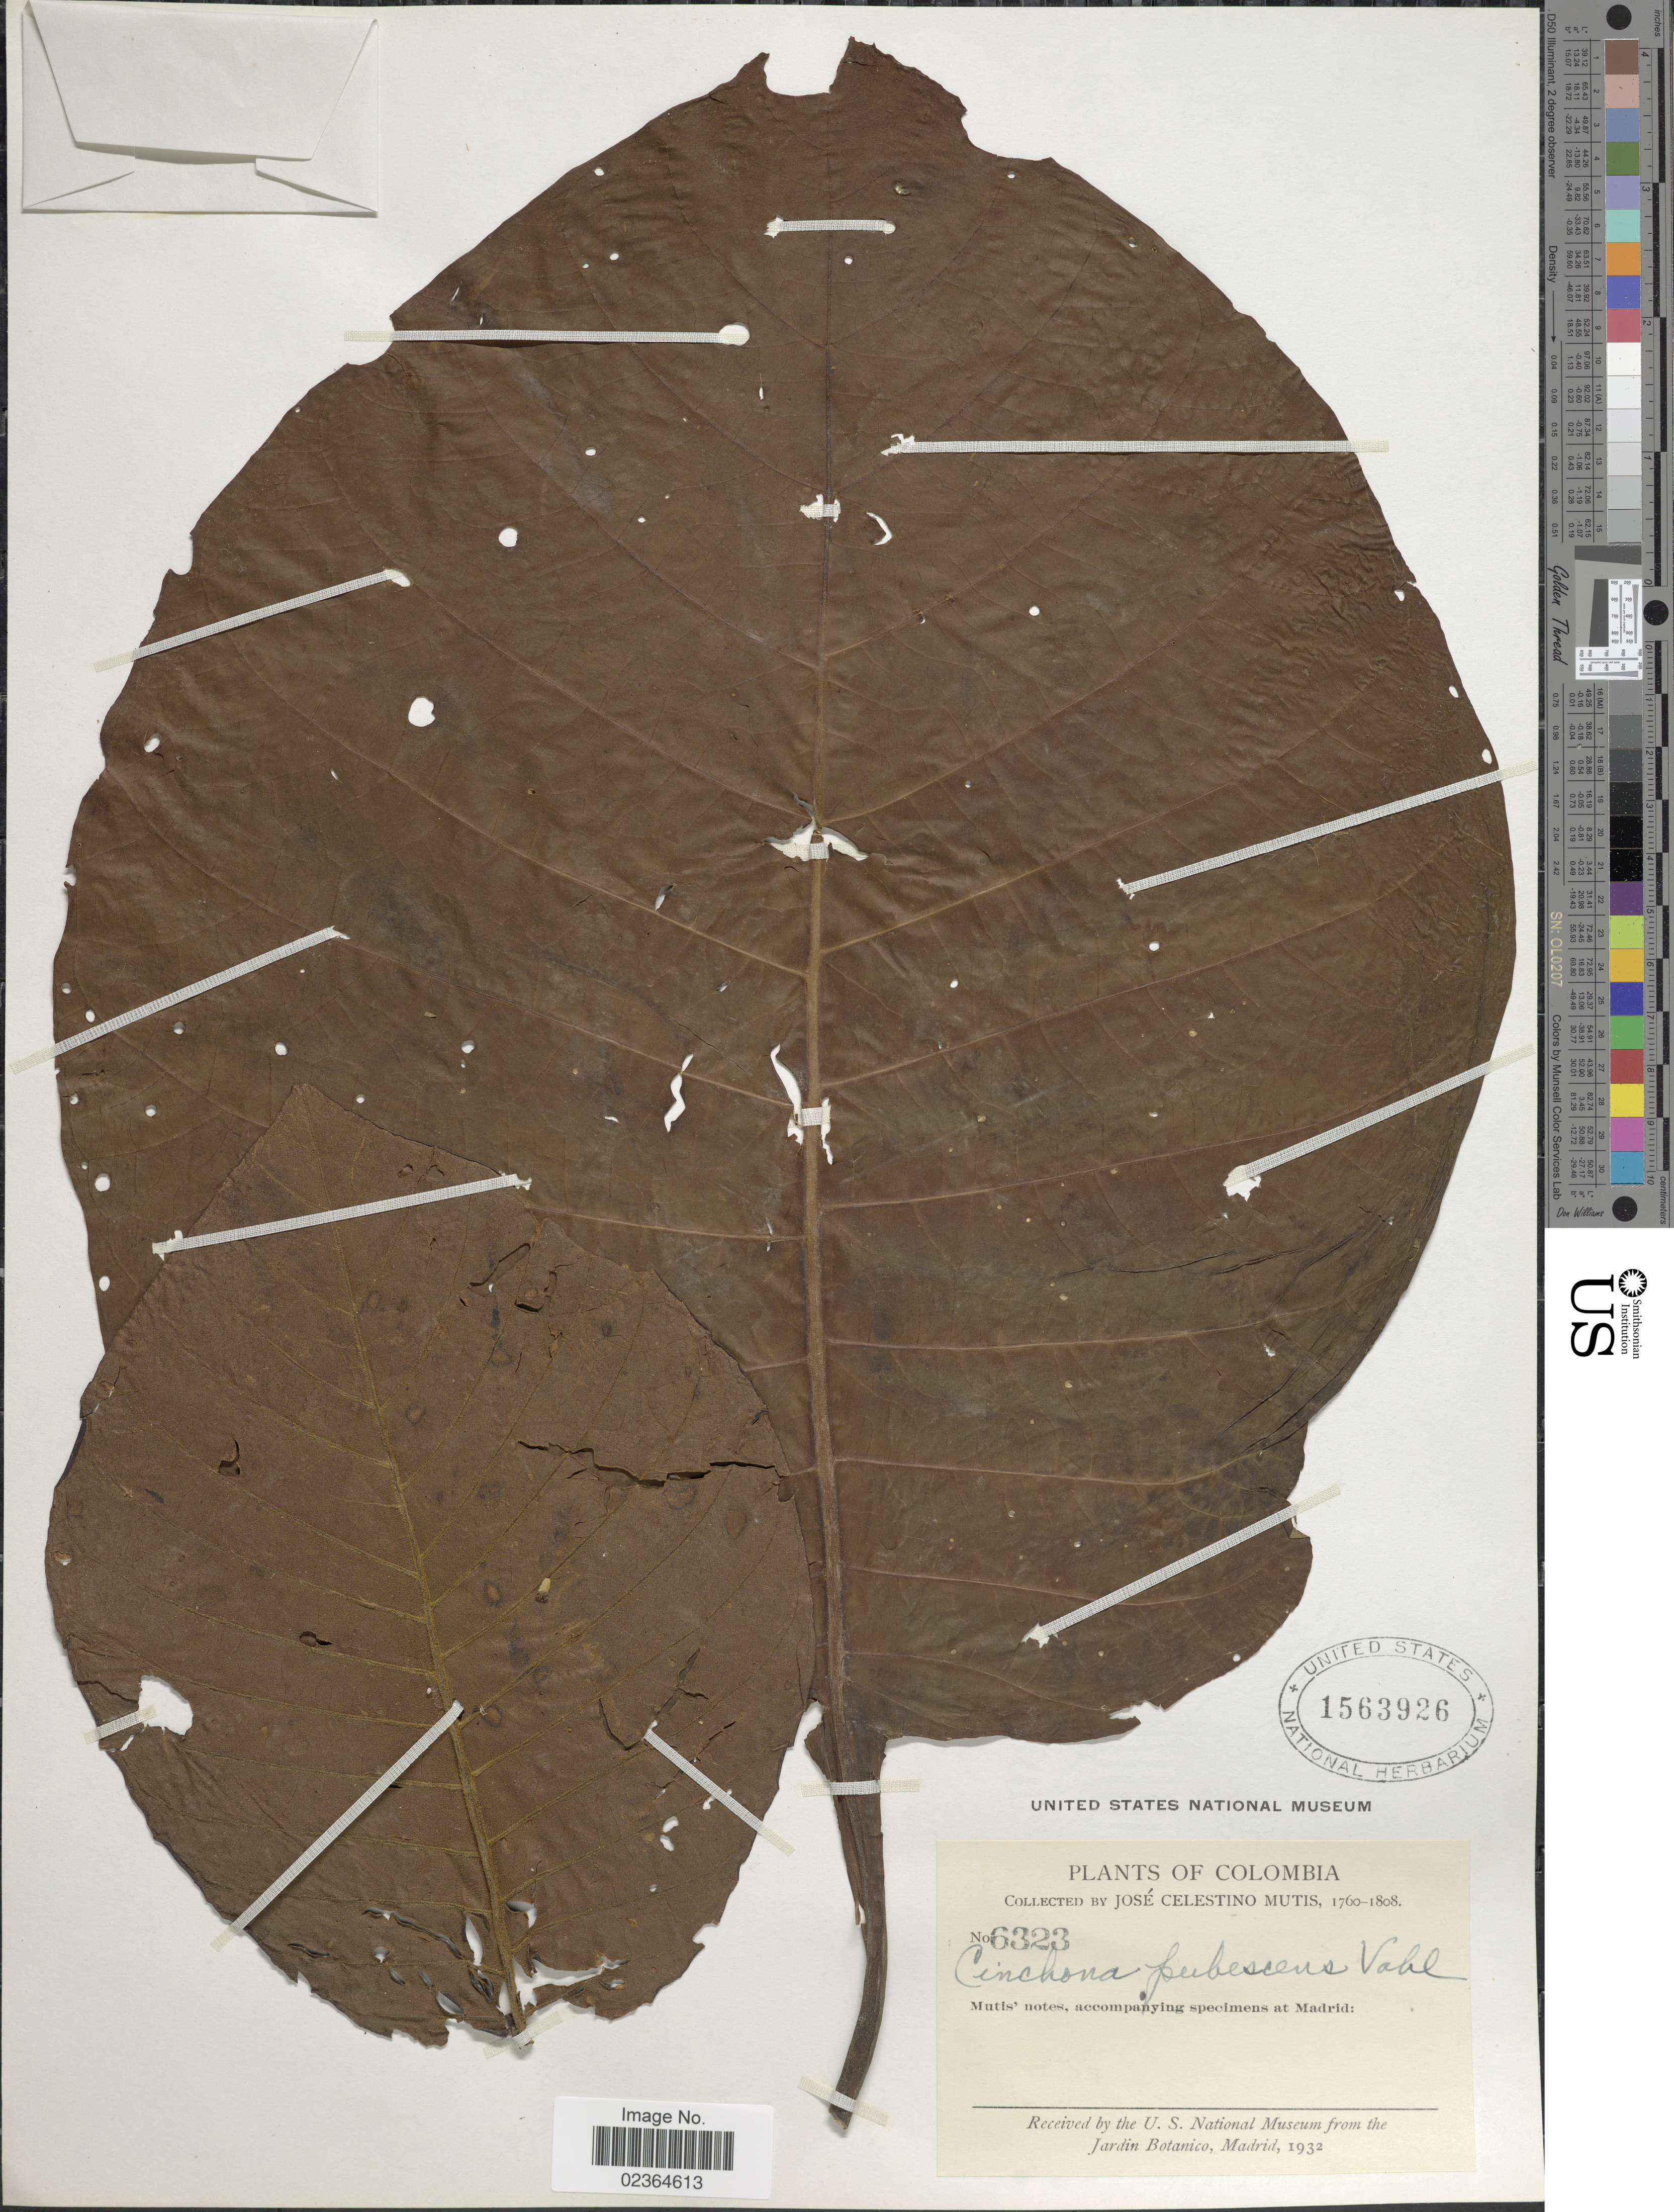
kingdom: Plantae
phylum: Tracheophyta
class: Magnoliopsida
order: Gentianales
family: Rubiaceae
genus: Cinchona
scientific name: Cinchona pubescens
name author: Vahl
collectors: J. C. B. Mutis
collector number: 6323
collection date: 1760/1808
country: Colombia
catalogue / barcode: US 1563926